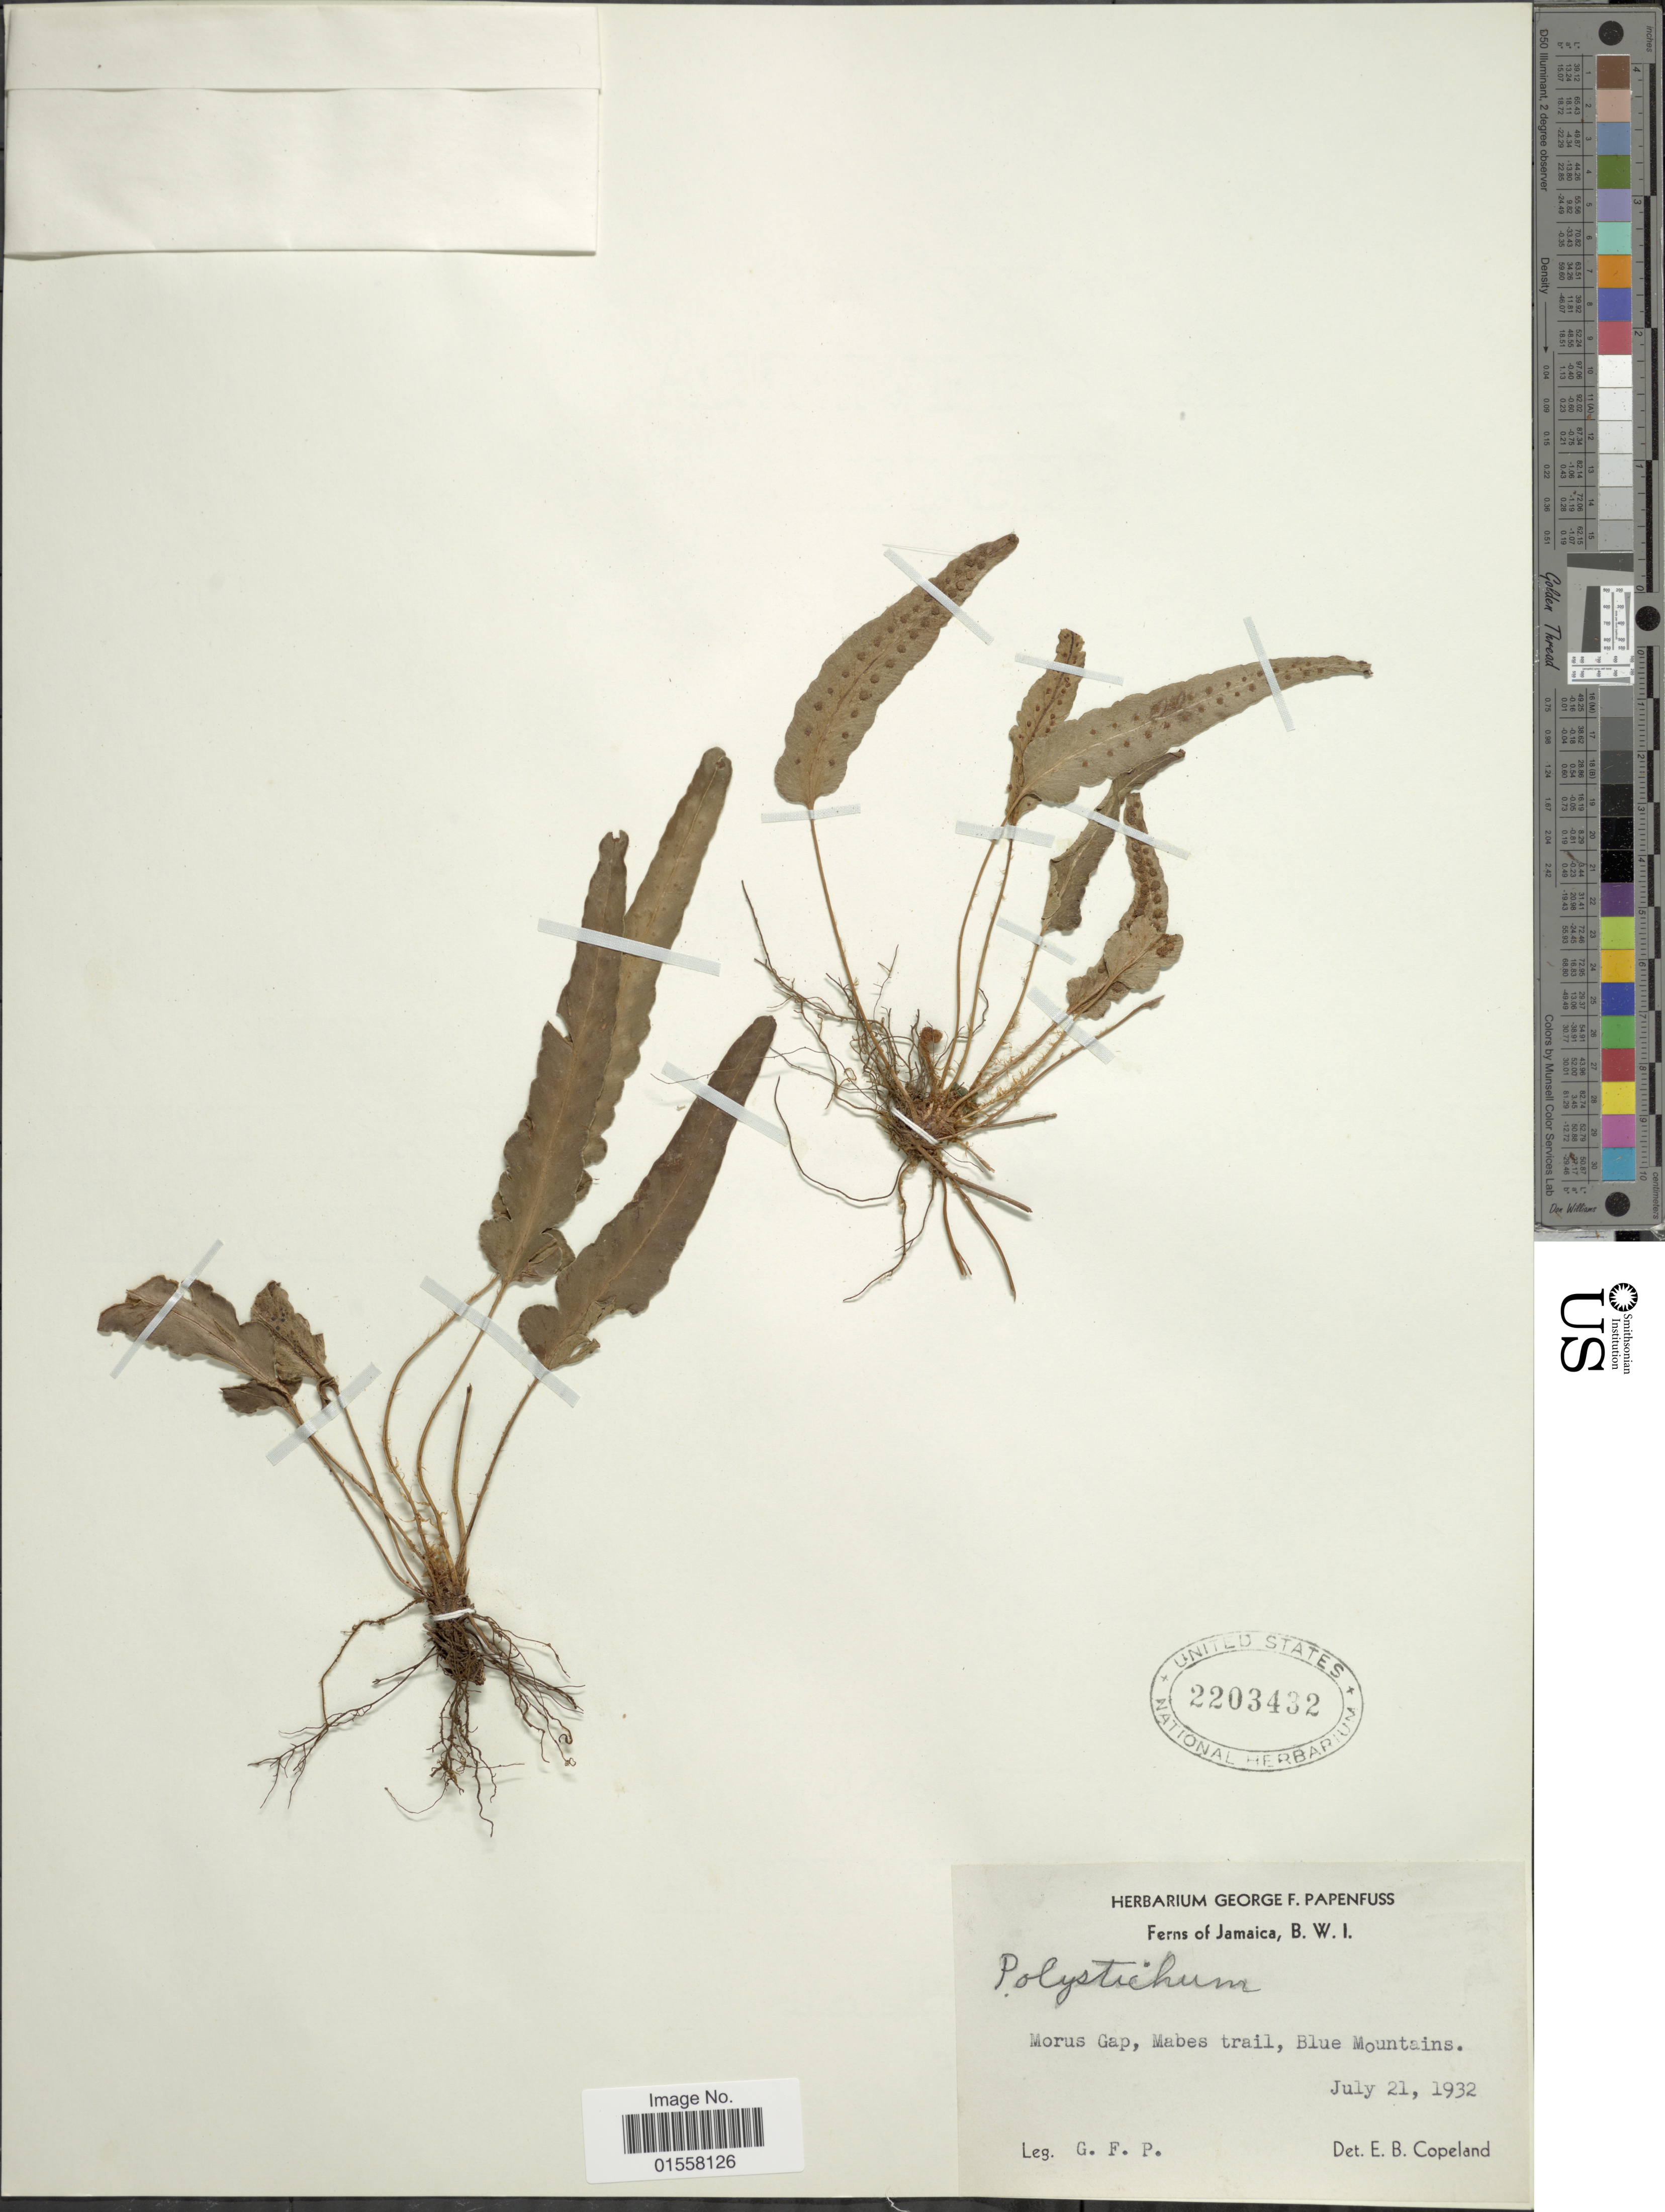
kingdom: Plantae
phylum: Tracheophyta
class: Polypodiopsida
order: Polypodiales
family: Dryopteridaceae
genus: Polystichum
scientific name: Polystichum plaschnickianum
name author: (Kunze) Moore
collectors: G. Papenfuss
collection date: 1932-07-21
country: Jamaica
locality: Jamaica, B.W.I., Morus Gap, Mabes trail, Blue Mountains.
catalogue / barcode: US 2203432